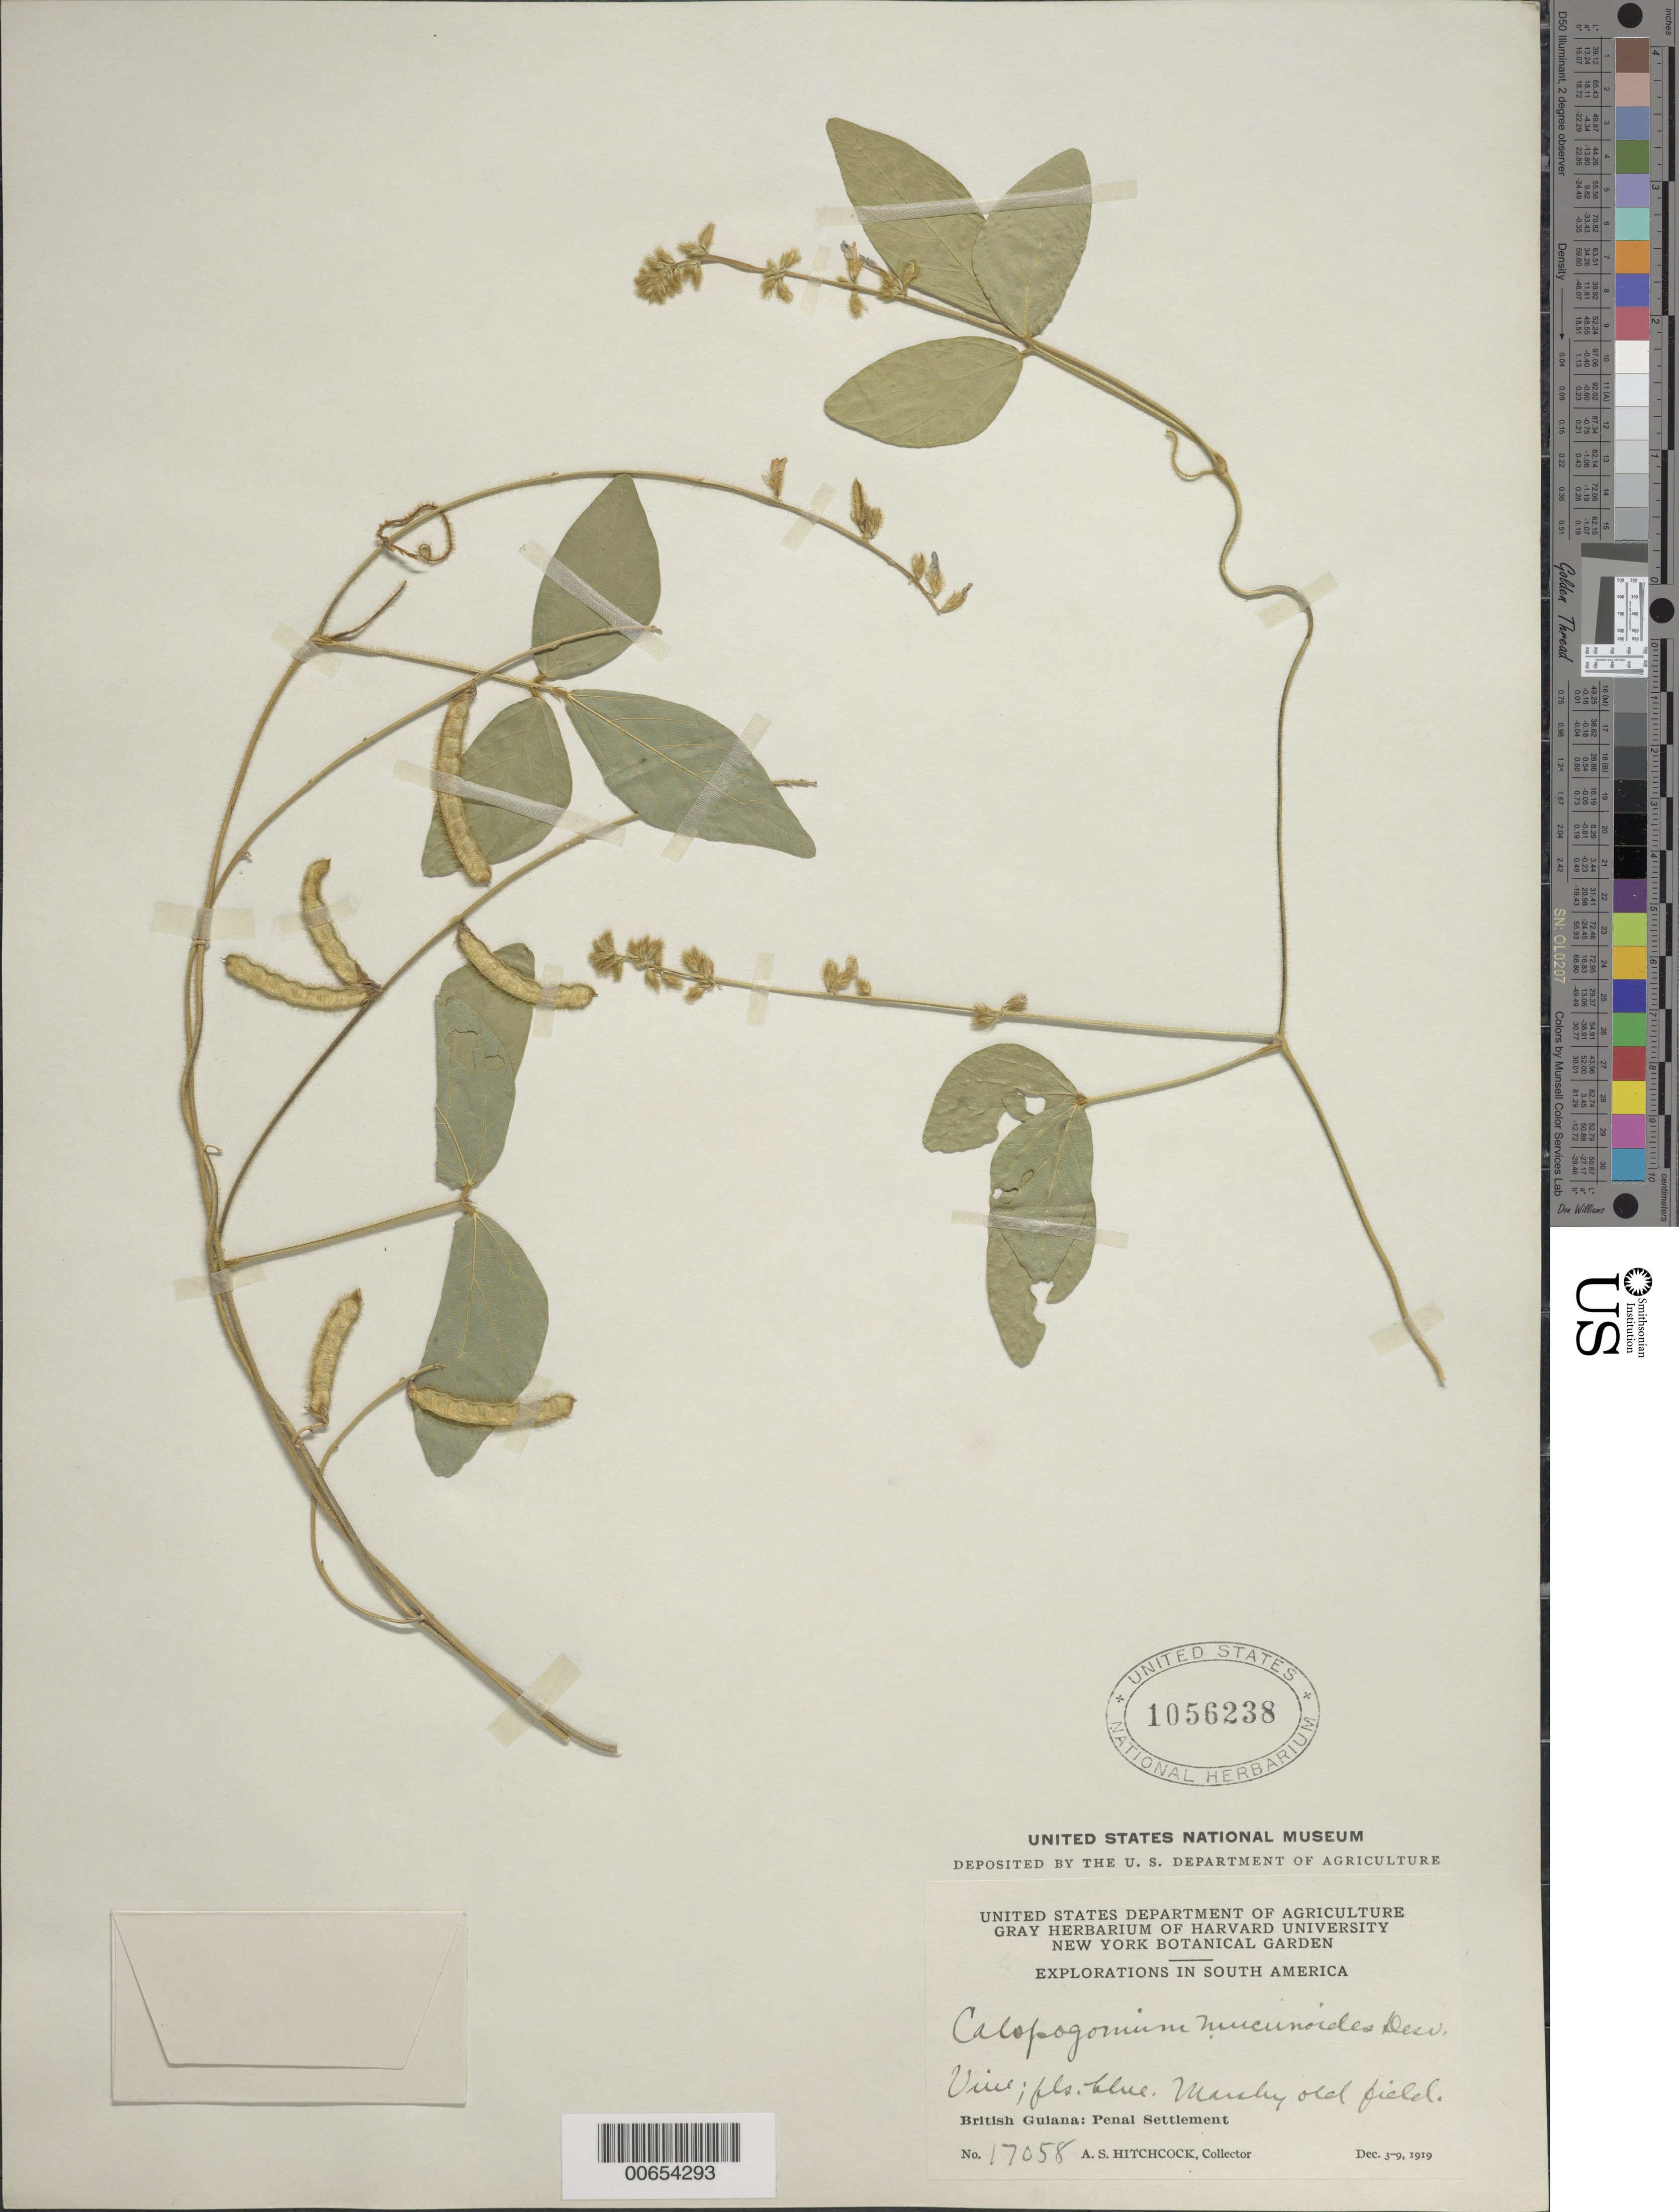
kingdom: Plantae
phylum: Tracheophyta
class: Magnoliopsida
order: Fabales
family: Fabaceae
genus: Calopogonium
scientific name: Calopogonium mucunoides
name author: Desv.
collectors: A. S. Hitchcock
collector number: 17058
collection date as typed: Dec. 3-9, 1919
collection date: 1919-12-03/1919-12-09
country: Guyana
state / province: Cuyuni-Mazaruni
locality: Penal Settlement, on W side of Essequibo River, near mouth of Mazaruni River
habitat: Marshy old field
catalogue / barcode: US 1056238